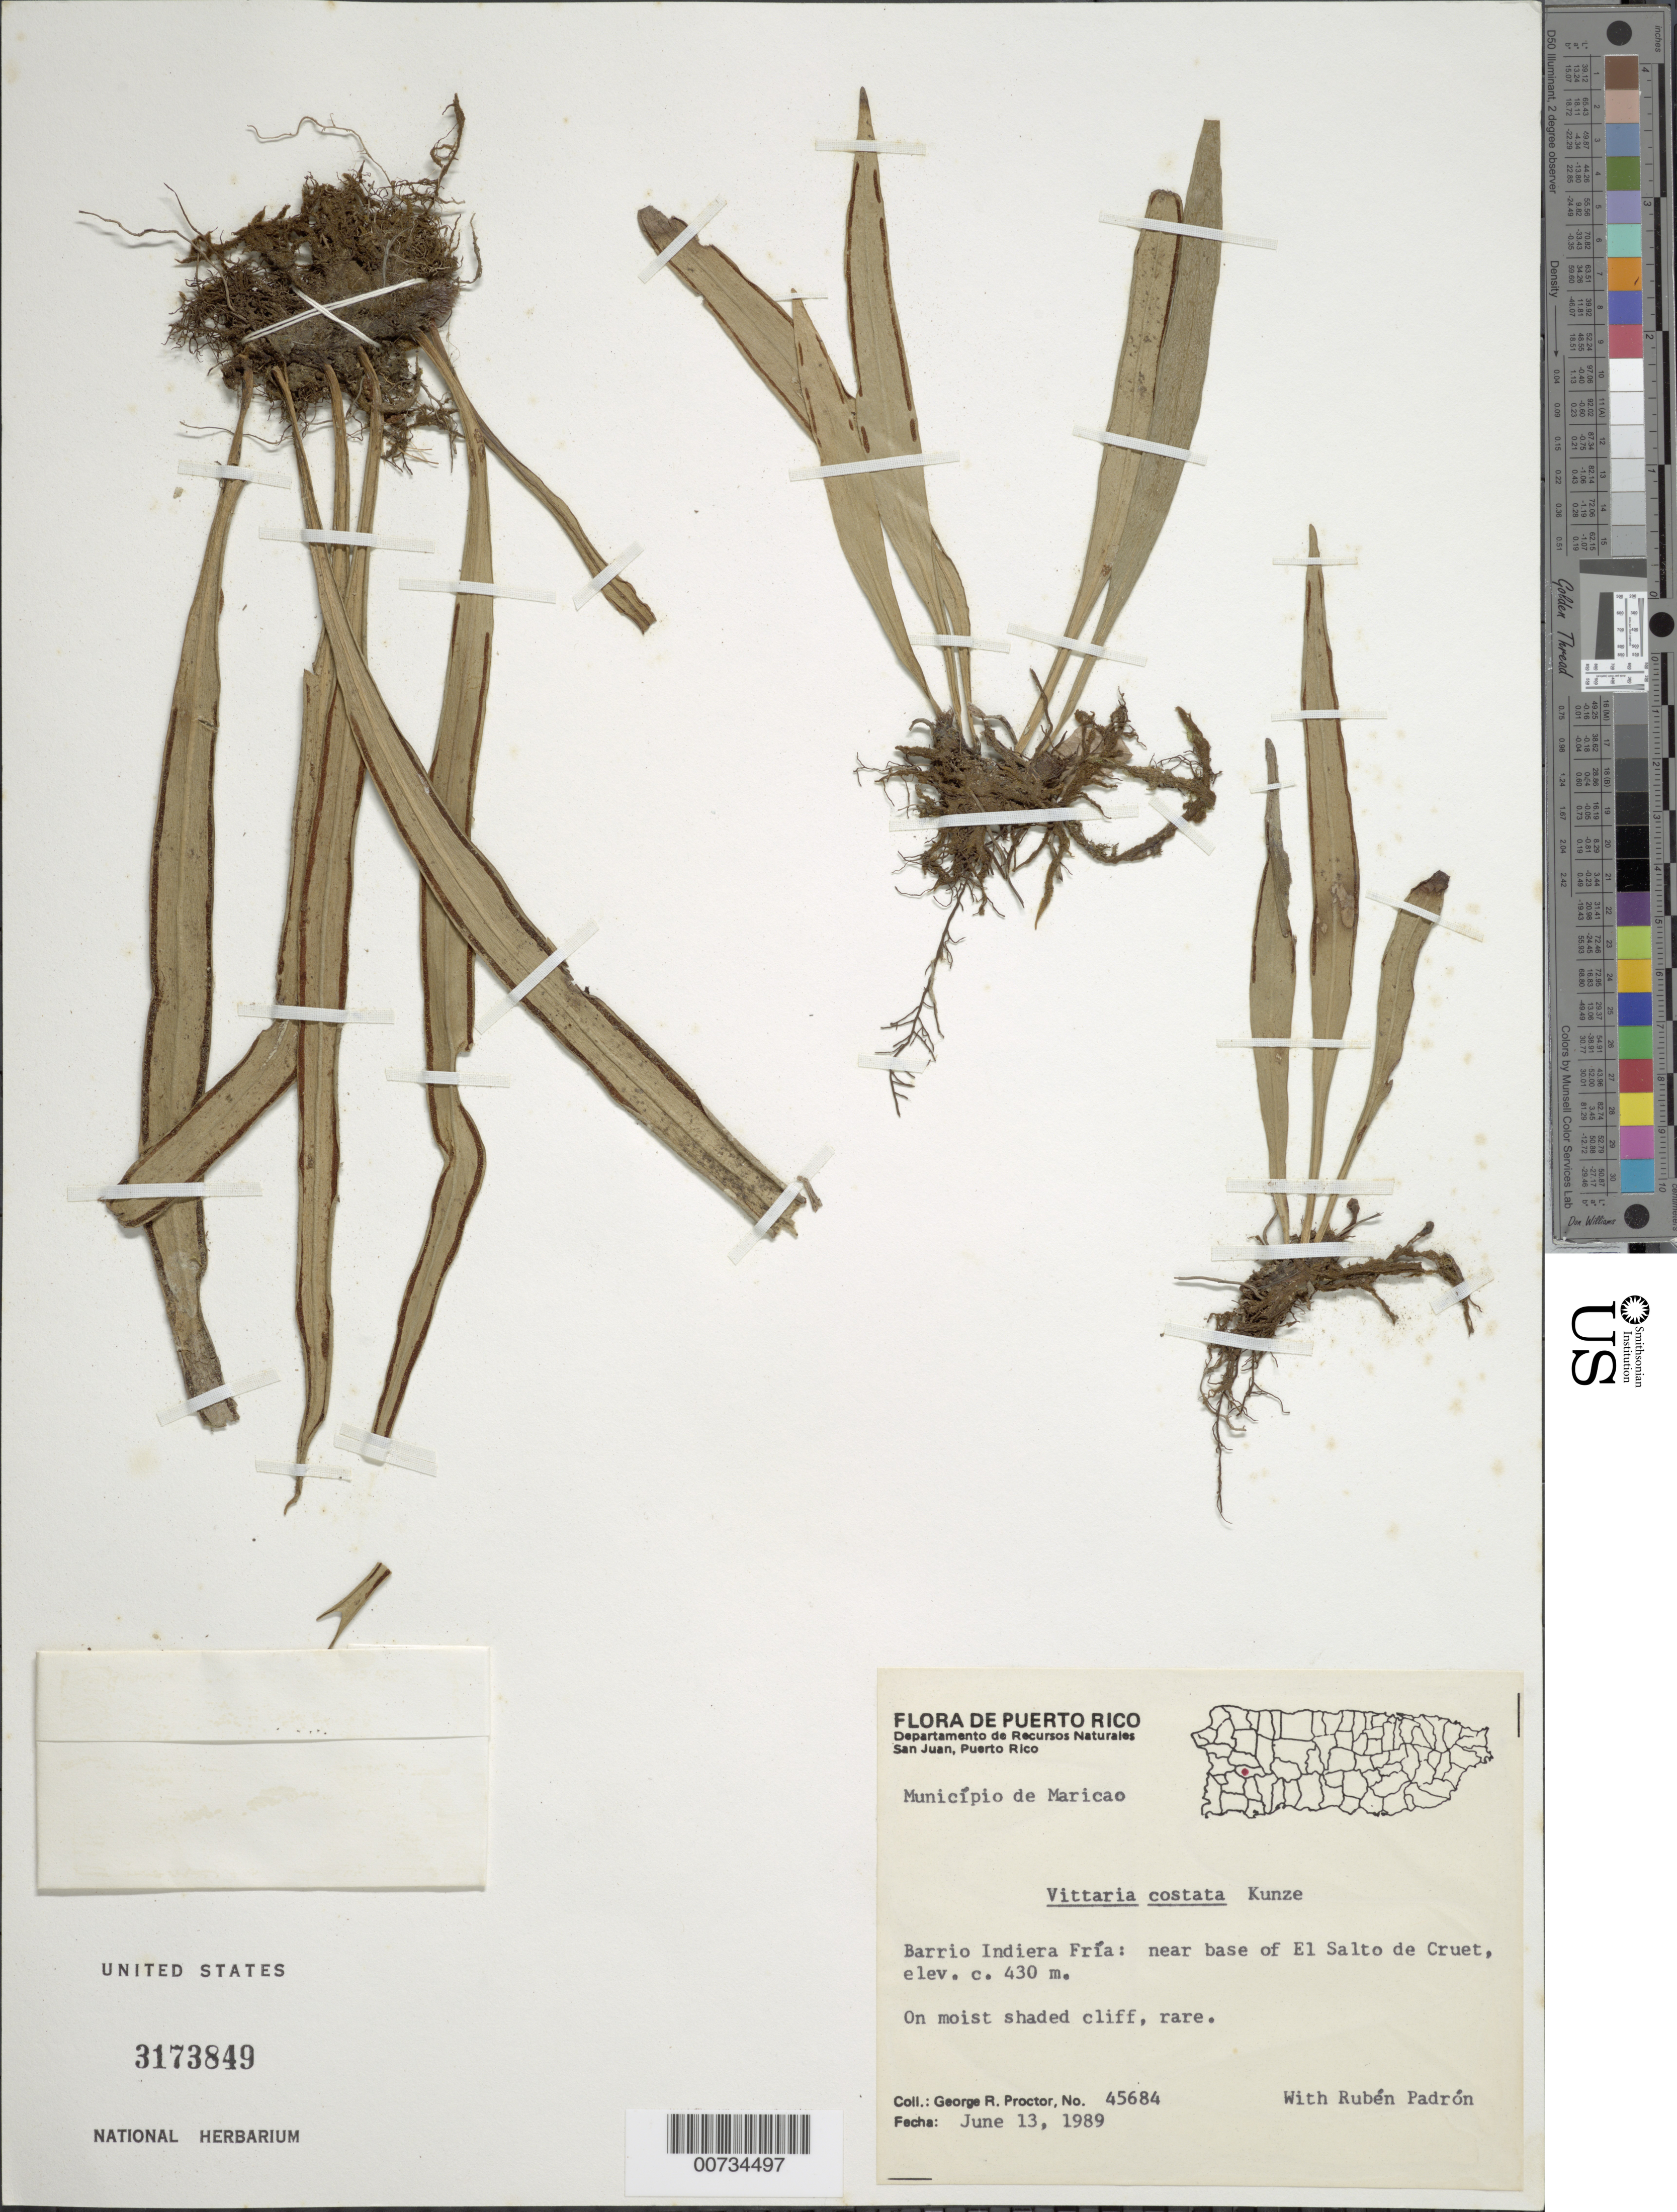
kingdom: Plantae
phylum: Tracheophyta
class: Polypodiopsida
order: Polypodiales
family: Pteridaceae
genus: Ananthacorus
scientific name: Ananthacorus angustifolius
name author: (Sw.) Underw. & Maxon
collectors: G. R. Proctor & R. Padrón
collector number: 45684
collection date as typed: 13 Jun 1989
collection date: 1989-06-13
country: Puerto Rico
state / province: Maricao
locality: Barrio Indiera Fría: near base of El Salto de Cruet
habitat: On moist shaded cliff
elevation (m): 430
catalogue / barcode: US 3173849